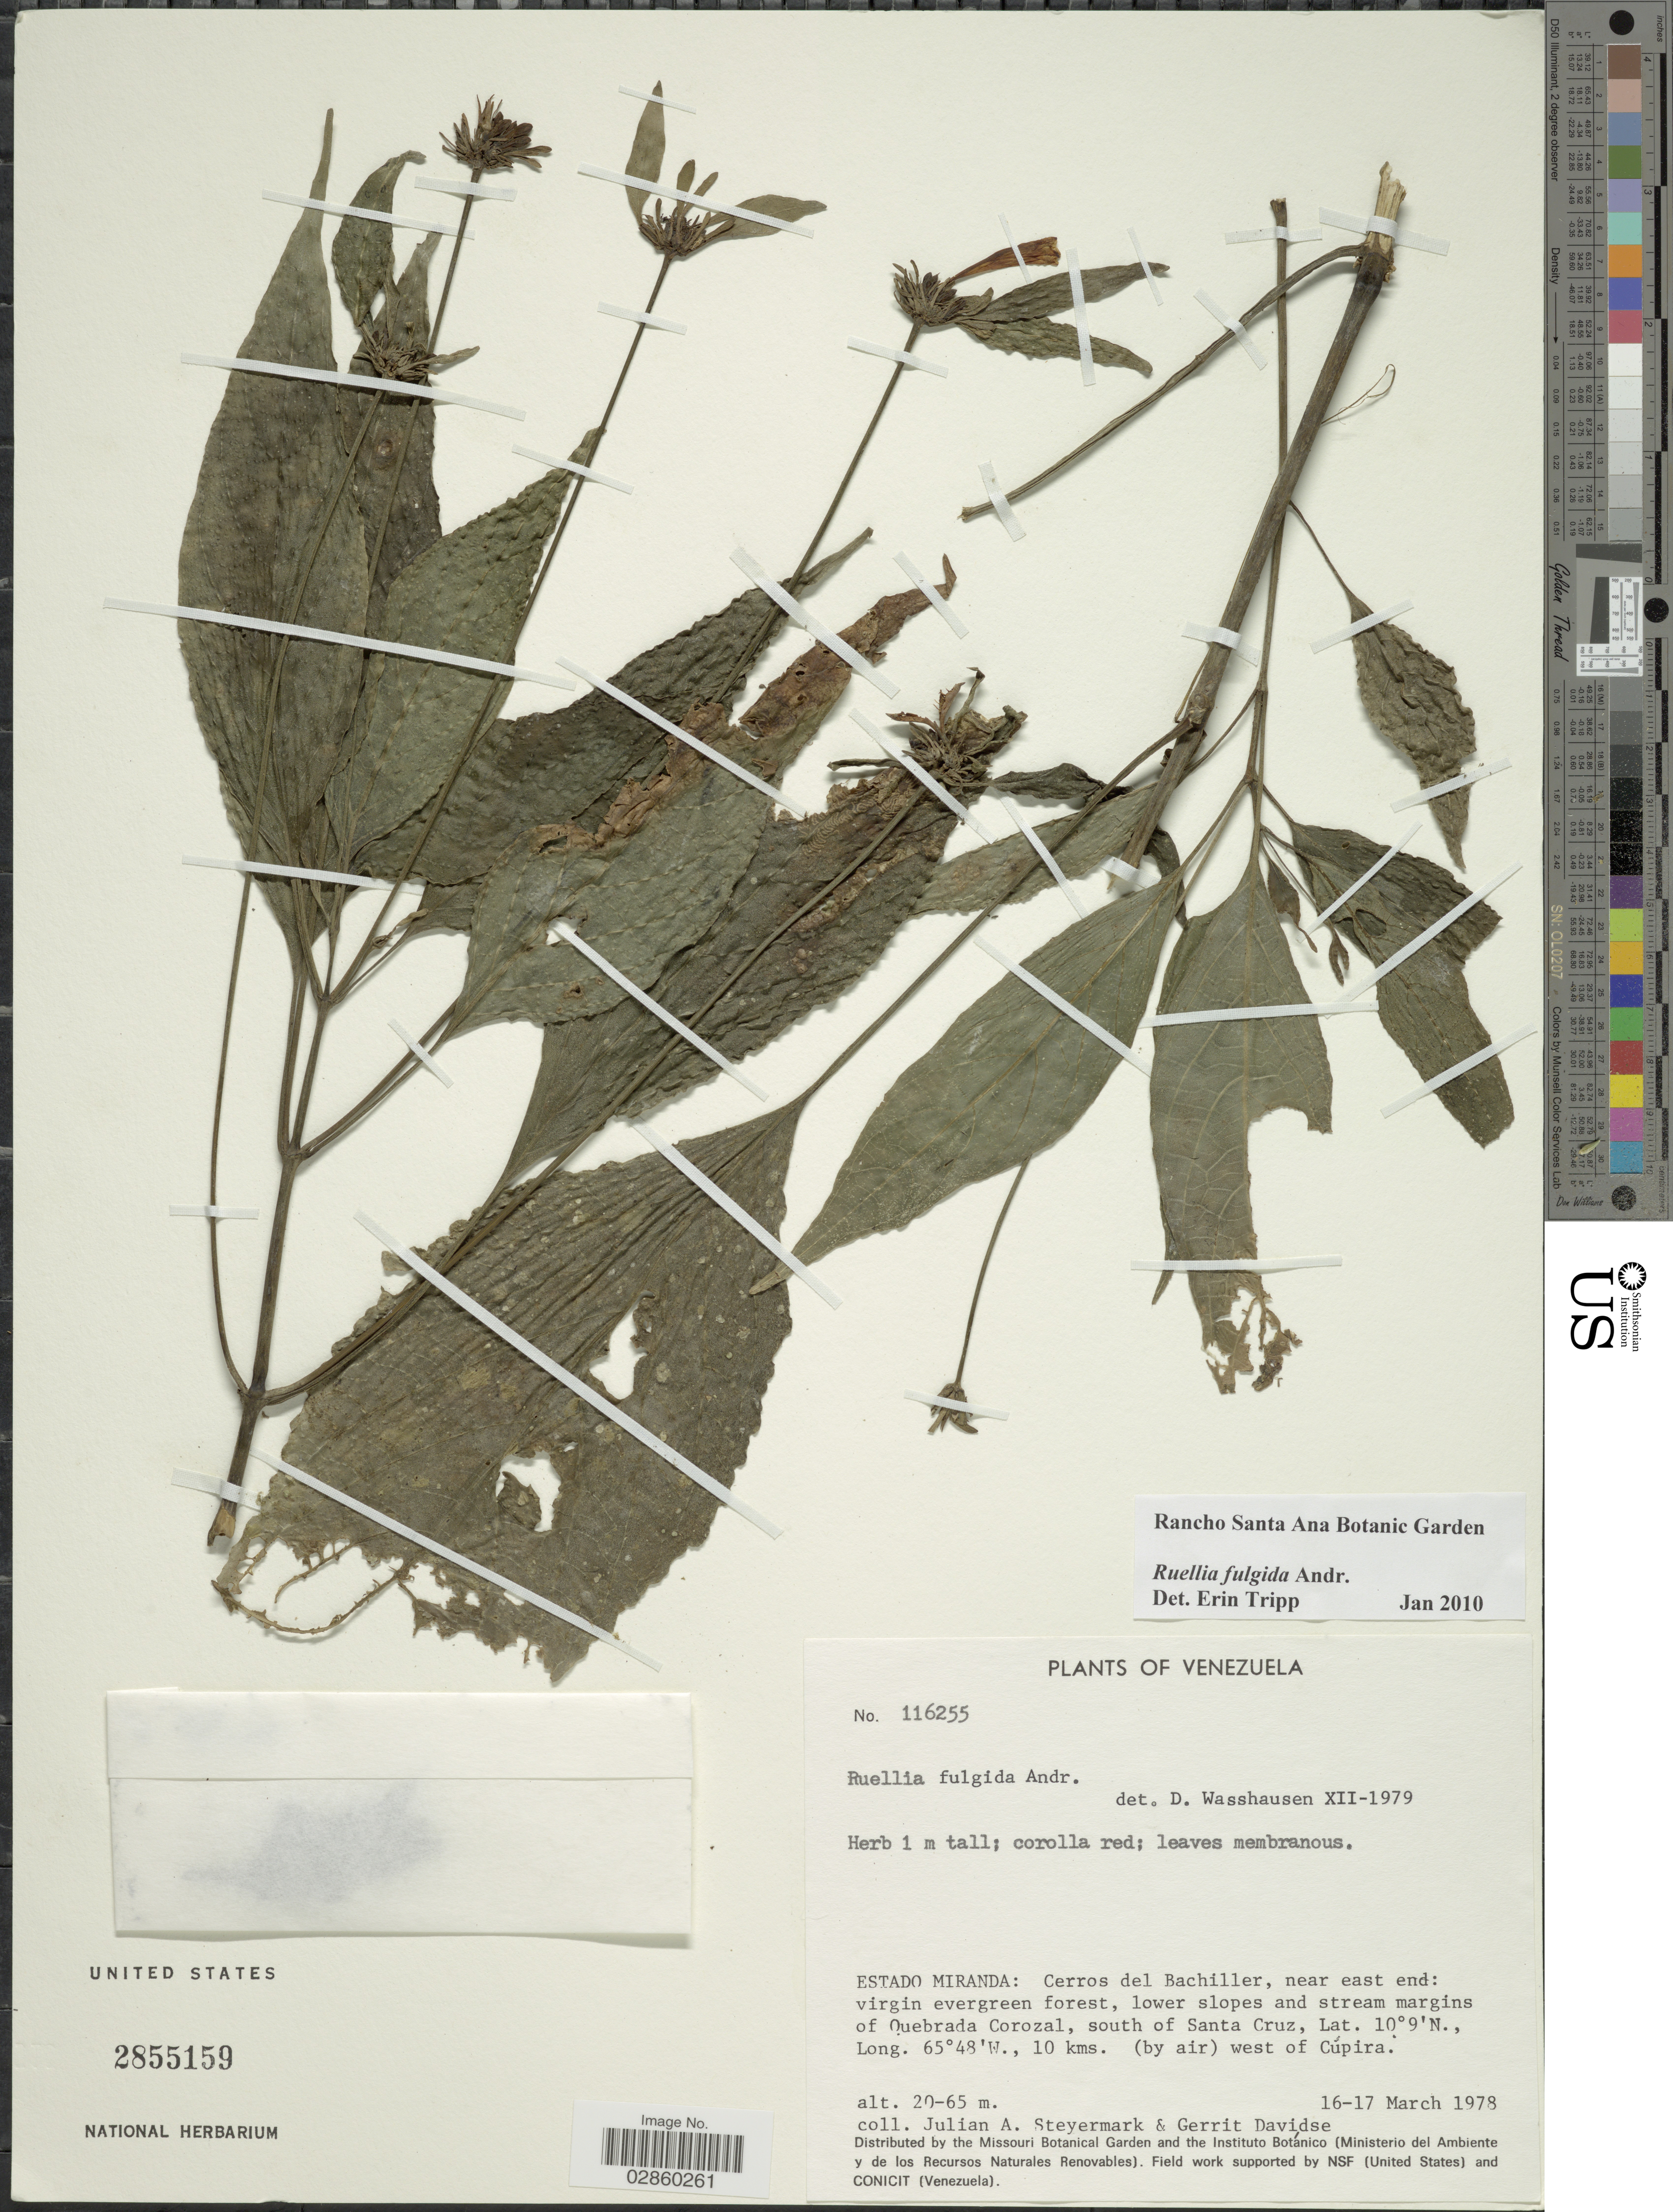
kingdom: Plantae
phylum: Tracheophyta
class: Magnoliopsida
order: Lamiales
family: Acanthaceae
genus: Ruellia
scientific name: Ruellia fulgida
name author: Andrews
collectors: J. Steyermark & G. Davidse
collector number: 116255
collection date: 1978-03-16/1978-03-17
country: Venezuela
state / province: Miranda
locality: Cerros del Bachiller, near east end, virgin evergreen forest, lower slopes and stream margins of Quebrada Corozal, south of Santa Cruz, 10 kms. (by air) west of Cúpira.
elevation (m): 20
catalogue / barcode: US 2855159